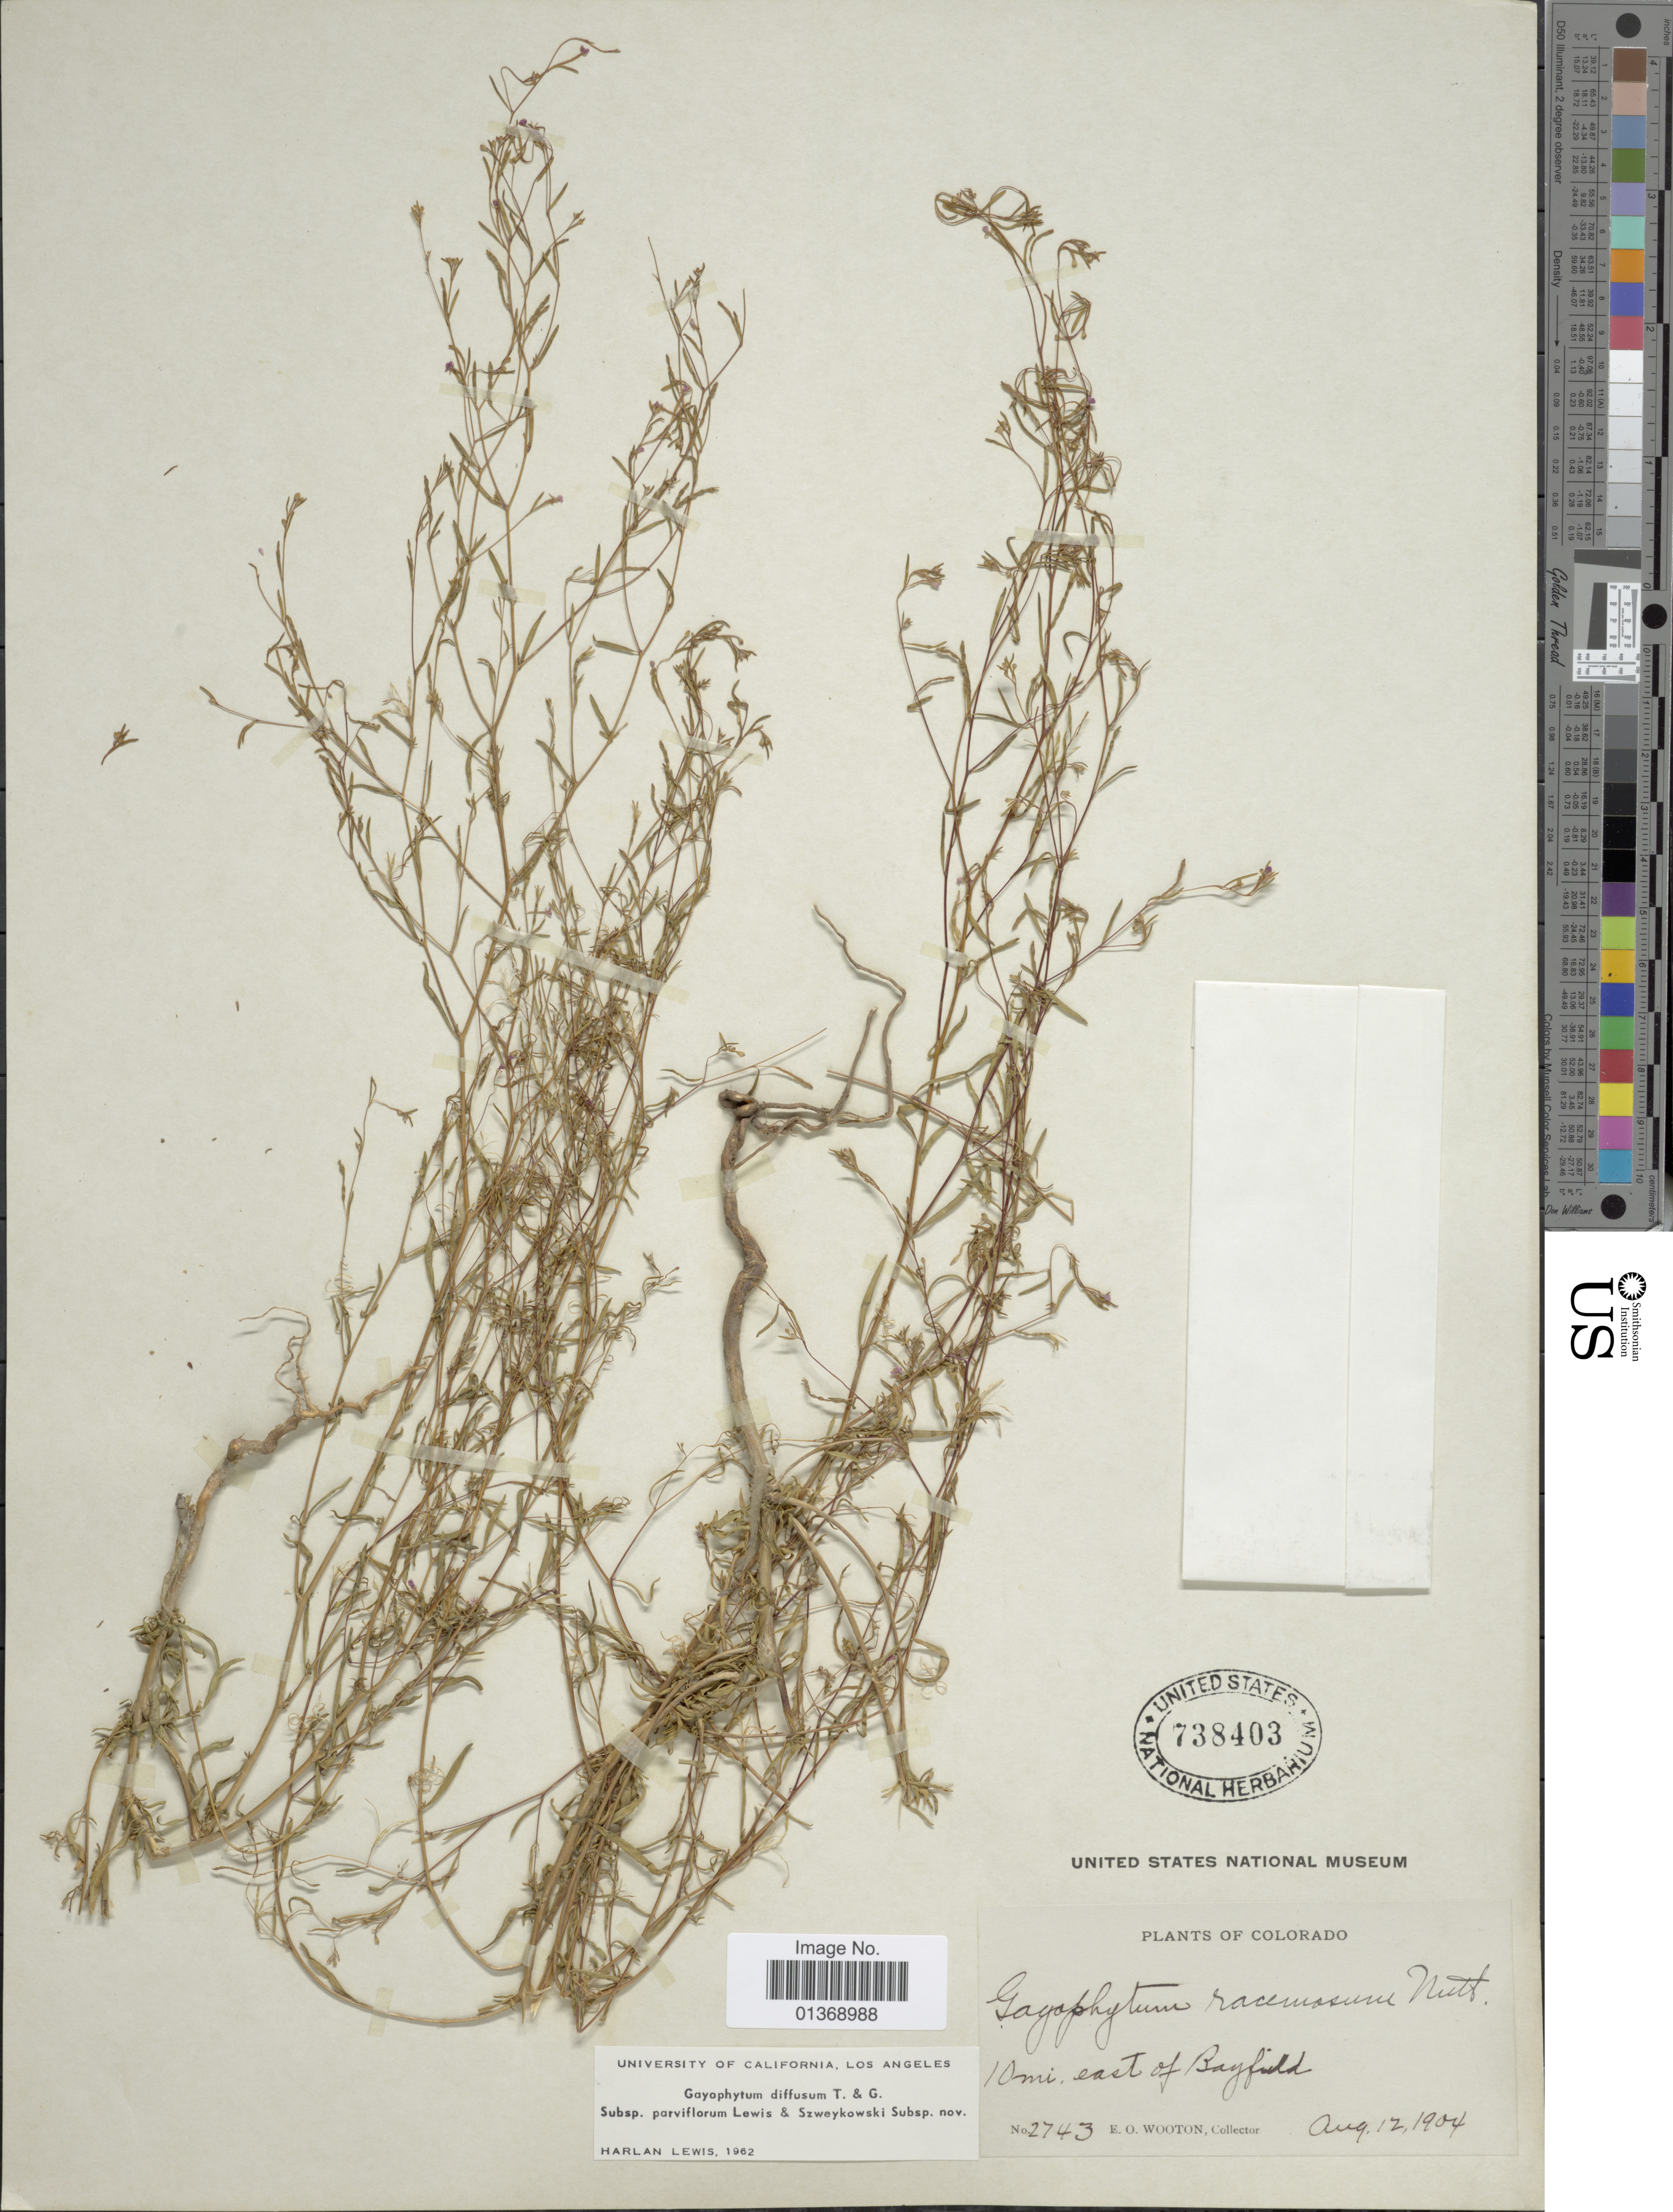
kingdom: Plantae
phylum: Tracheophyta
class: Magnoliopsida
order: Myrtales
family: Onagraceae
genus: Gayophytum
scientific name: Gayophytum diffusum subsp. parviflorum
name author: F. H. Lewis & Szweyk.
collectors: E. O. Wooton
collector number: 2743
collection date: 1904-08-12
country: United States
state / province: Colorado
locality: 10 mi. East of Bayfield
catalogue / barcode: US 738403